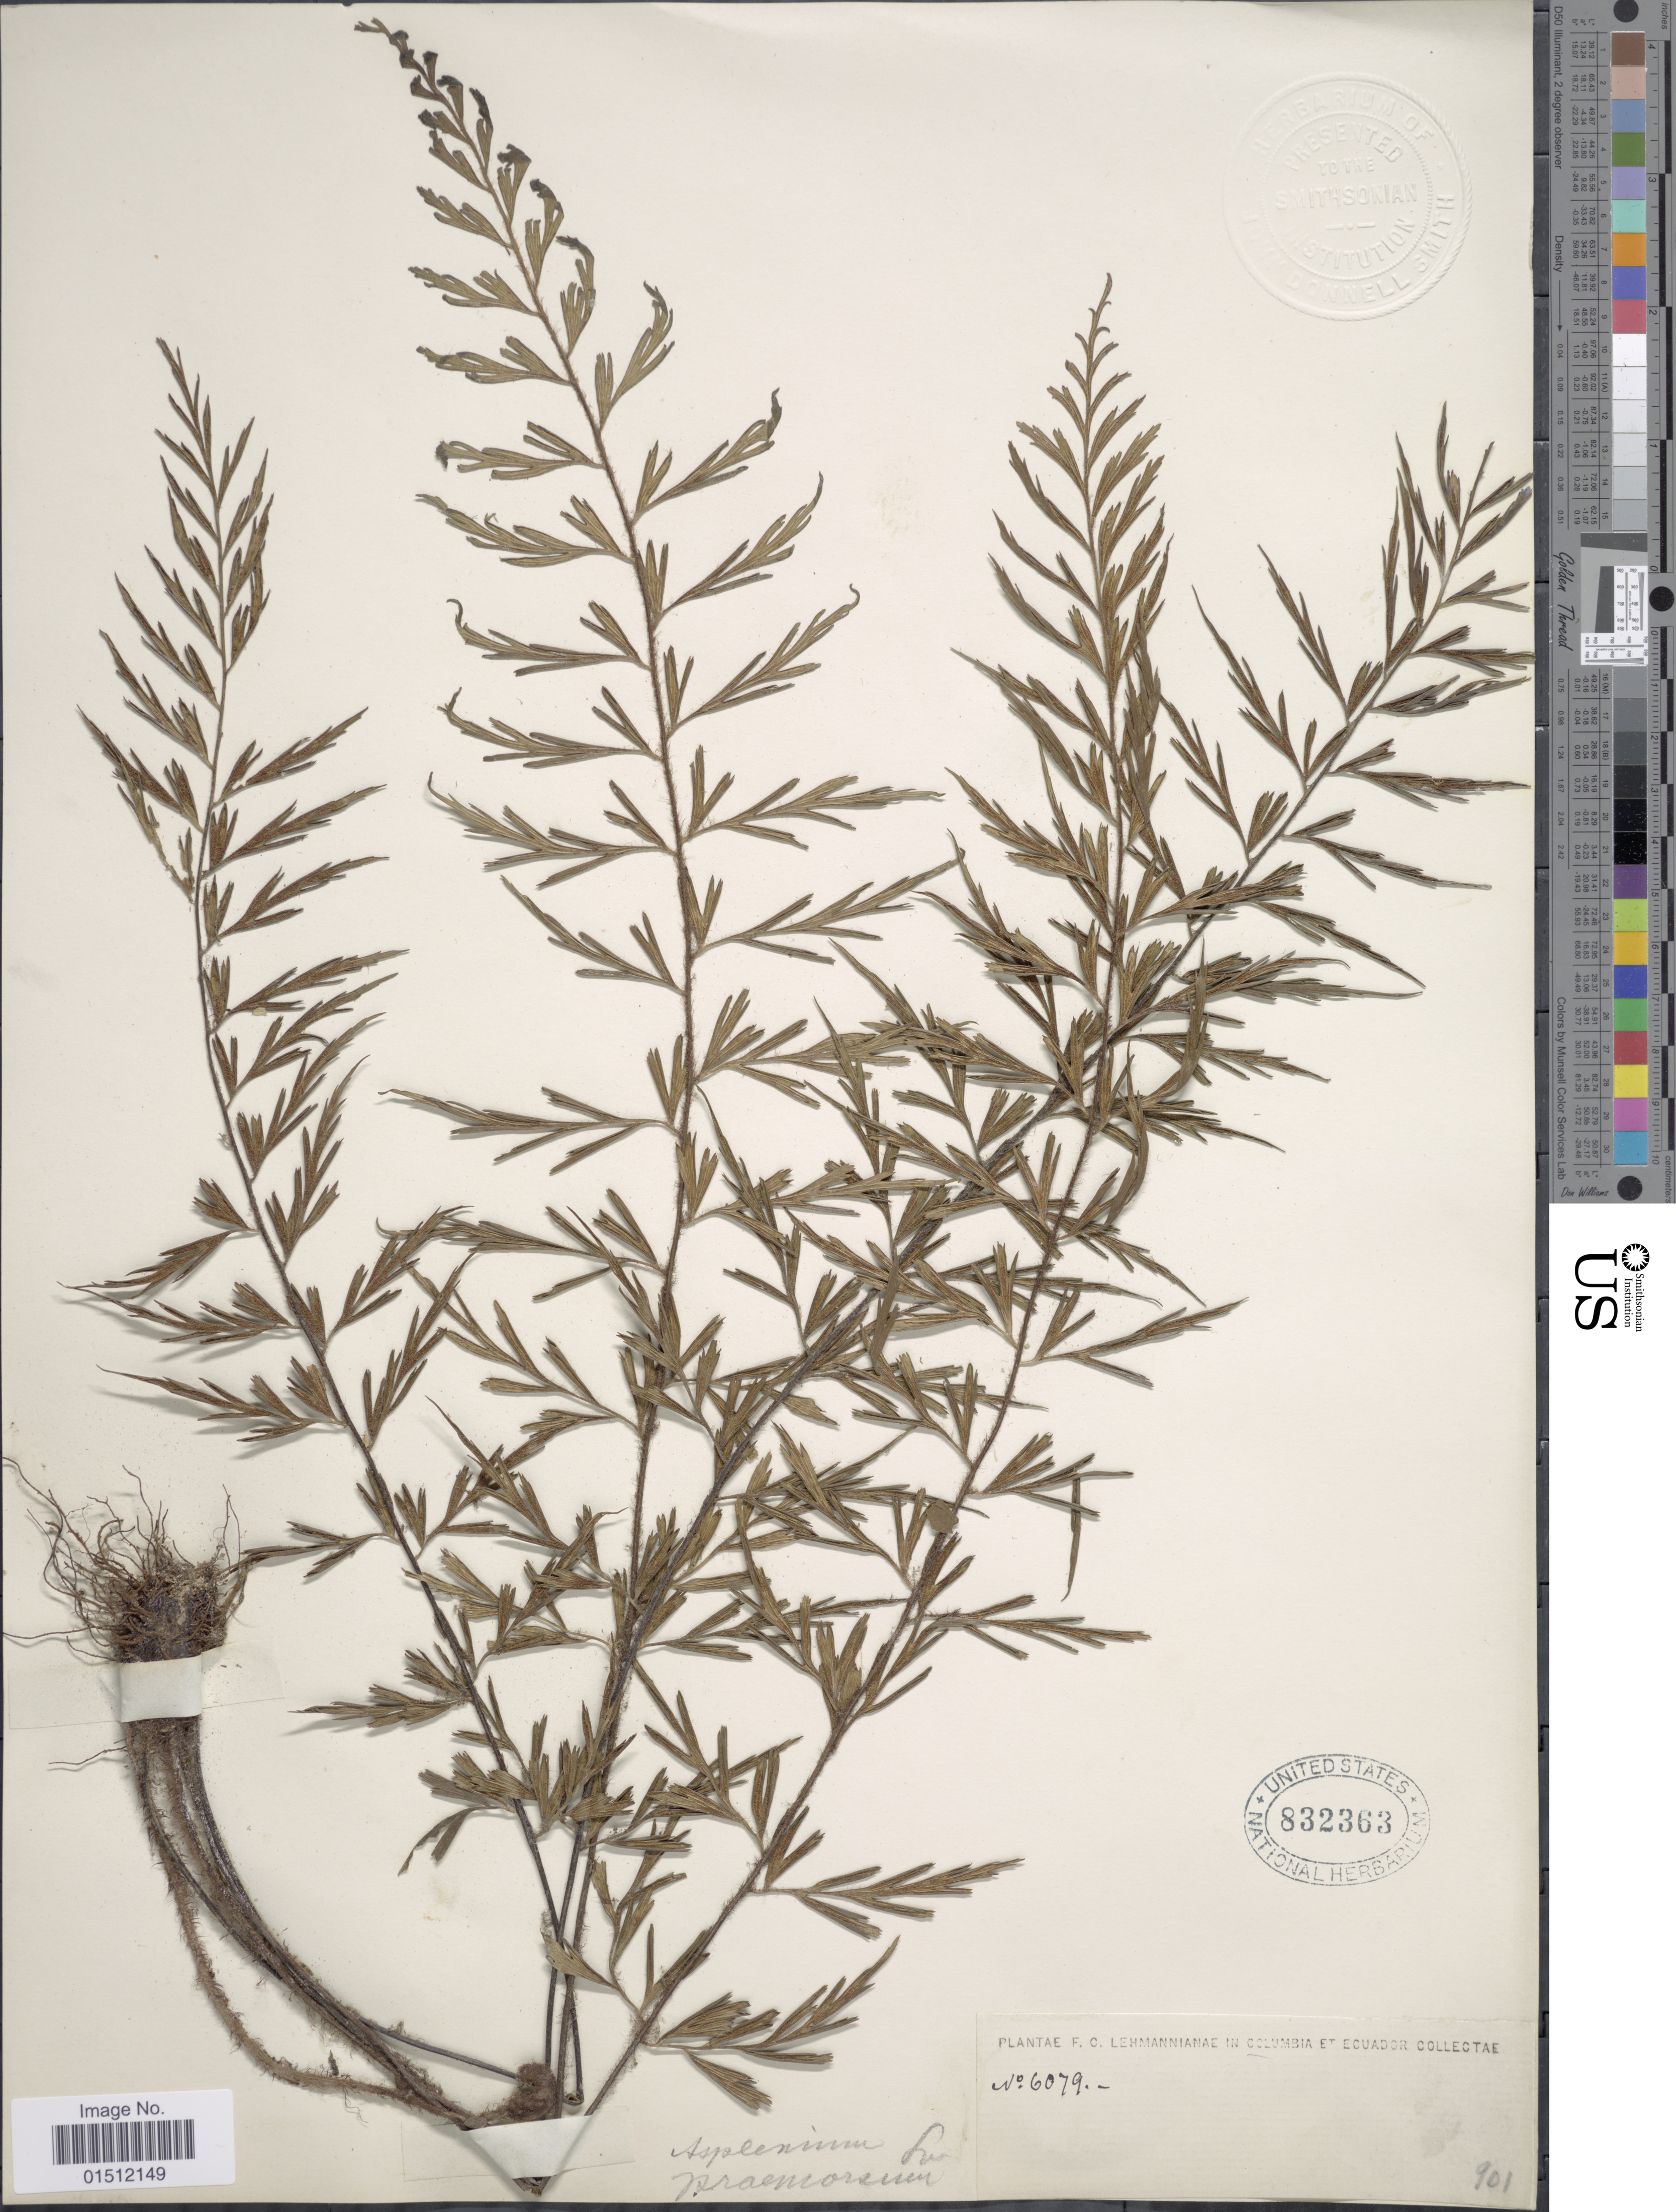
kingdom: Plantae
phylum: Tracheophyta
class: Polypodiopsida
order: Polypodiales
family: Aspleniaceae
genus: Asplenium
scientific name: Asplenium praemorsum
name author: Sw.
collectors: F. Lehman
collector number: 6079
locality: Colombia Et Ecuador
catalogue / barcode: US 832363